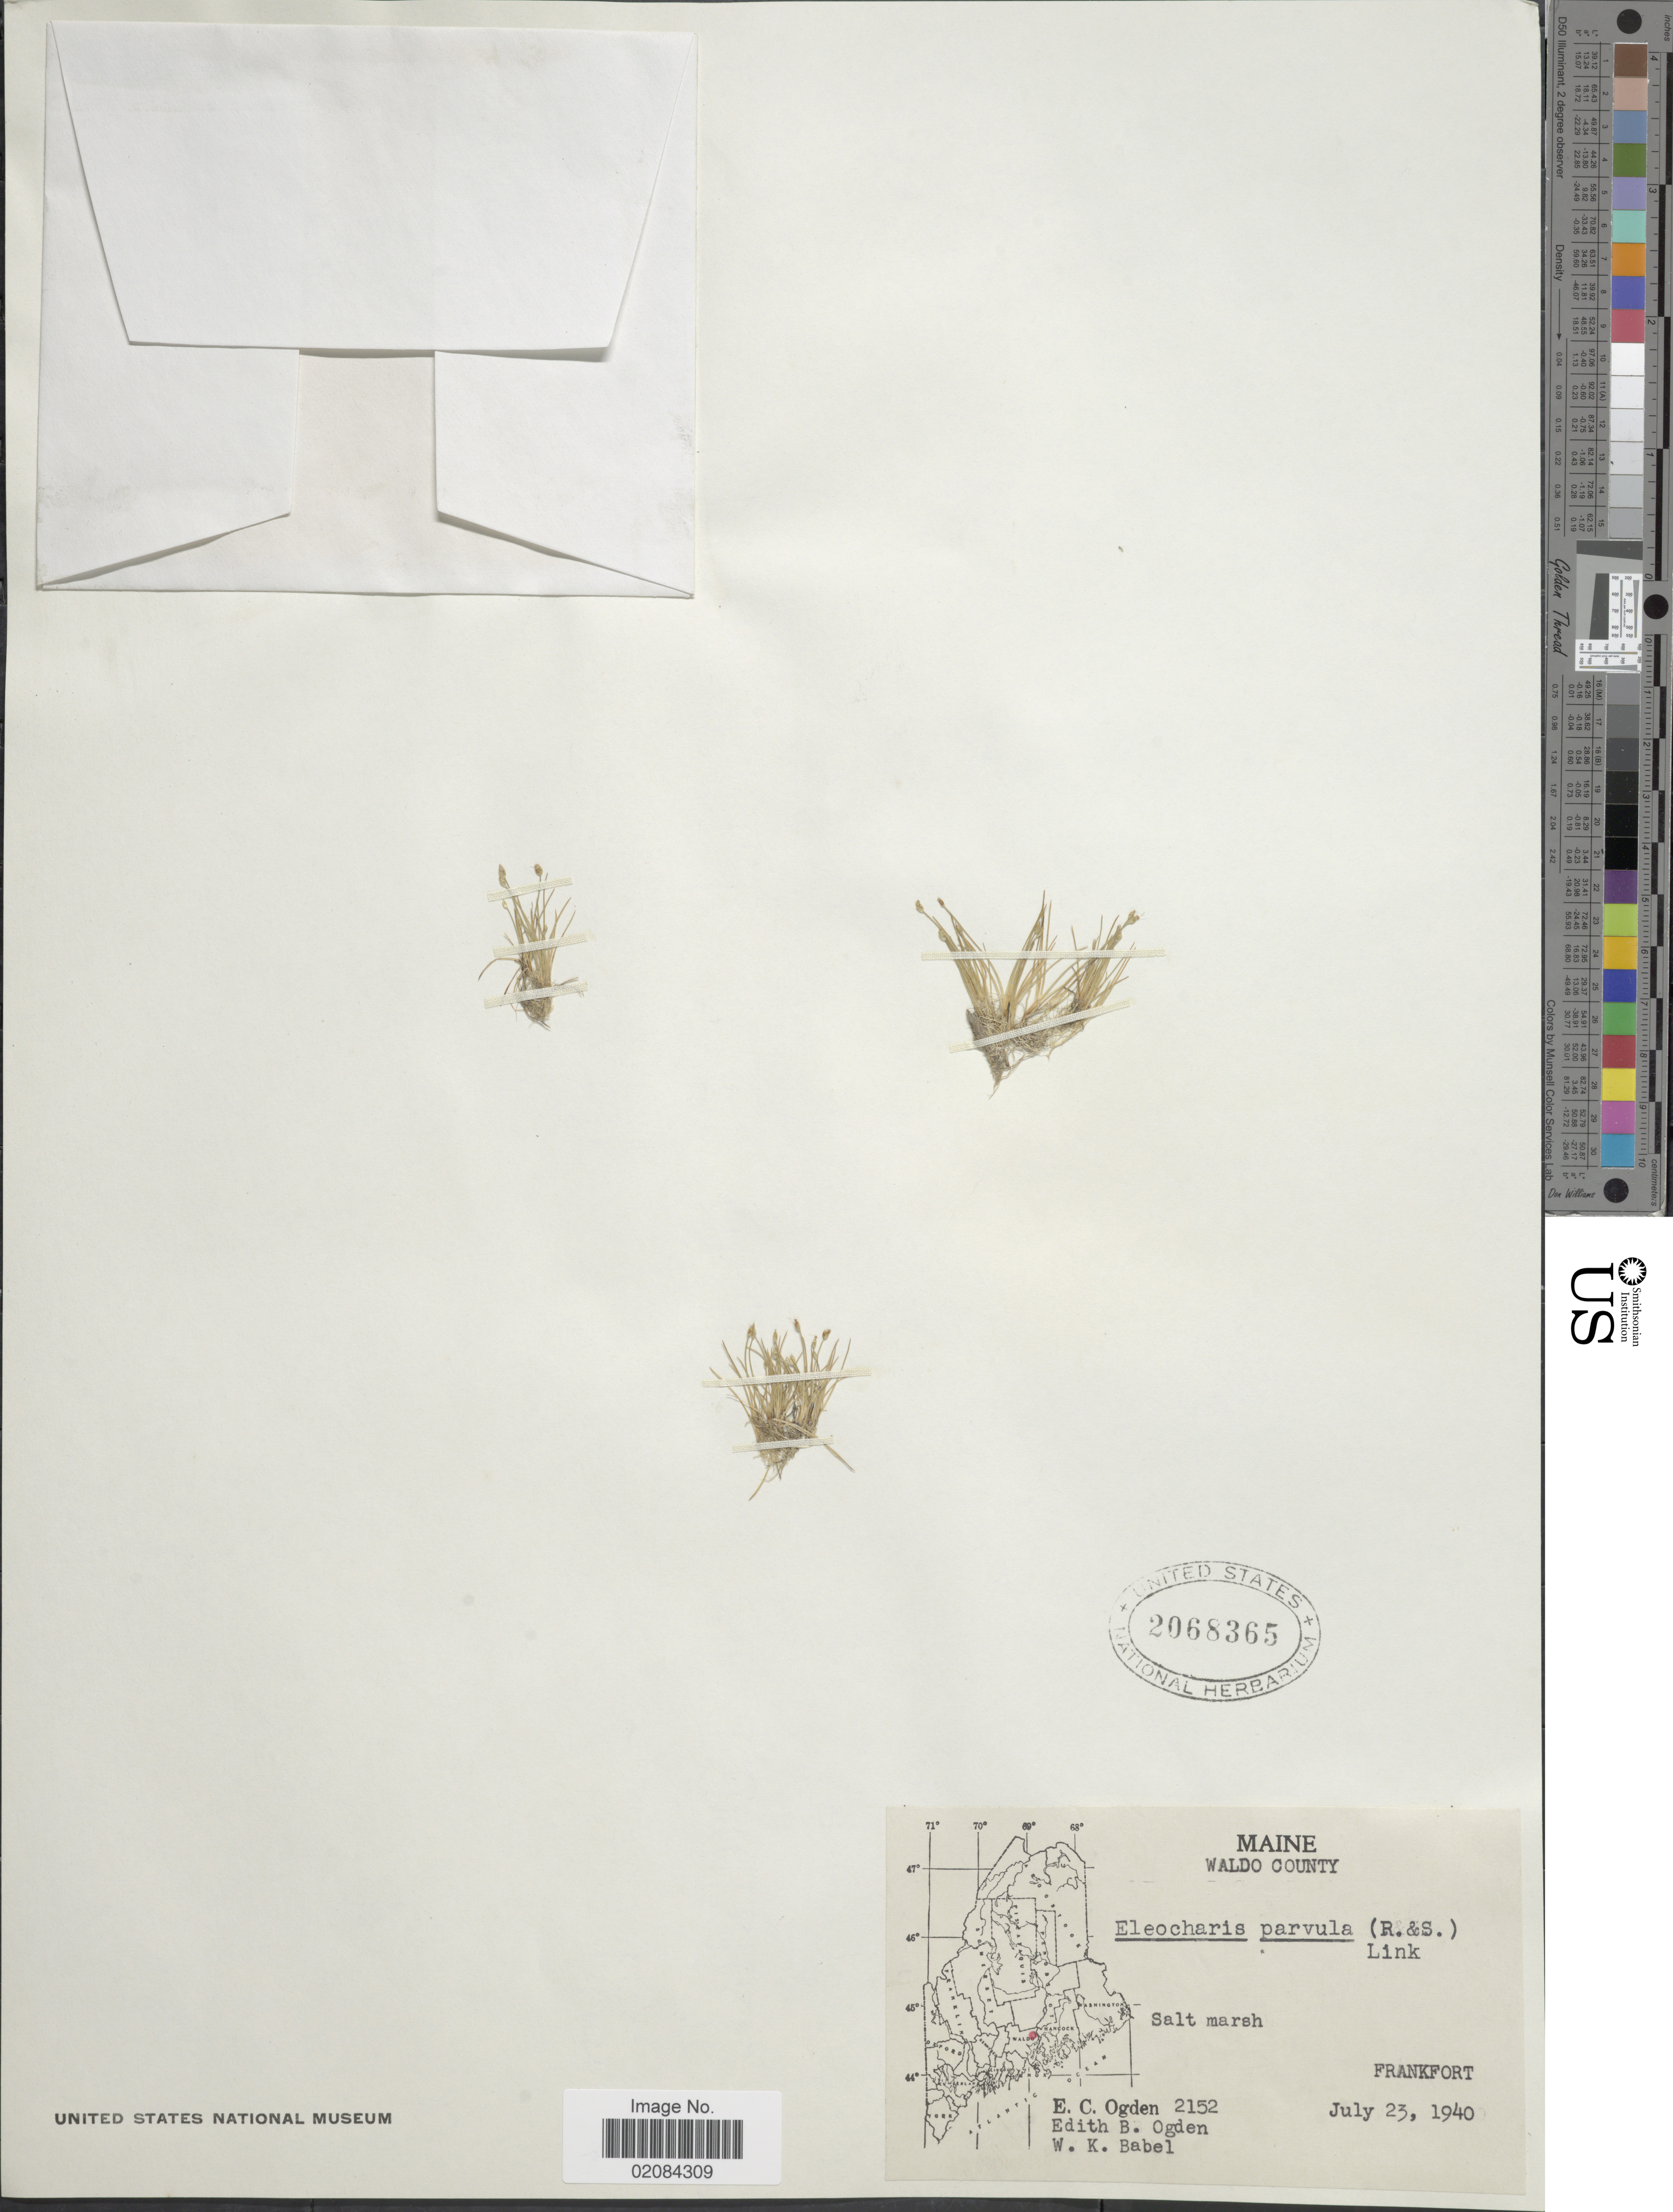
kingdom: Plantae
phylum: Tracheophyta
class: Liliopsida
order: Poales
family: Cyperaceae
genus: Eleocharis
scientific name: Eleocharis parvula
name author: (Roem. & Schult.) Link ex Williams et al.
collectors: E. Ogden, E. Ogden & W. Babel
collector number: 2152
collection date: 1940-07-23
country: United States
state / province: Maine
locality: Maine, Waldo County. Frankfort.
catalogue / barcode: US 2068365